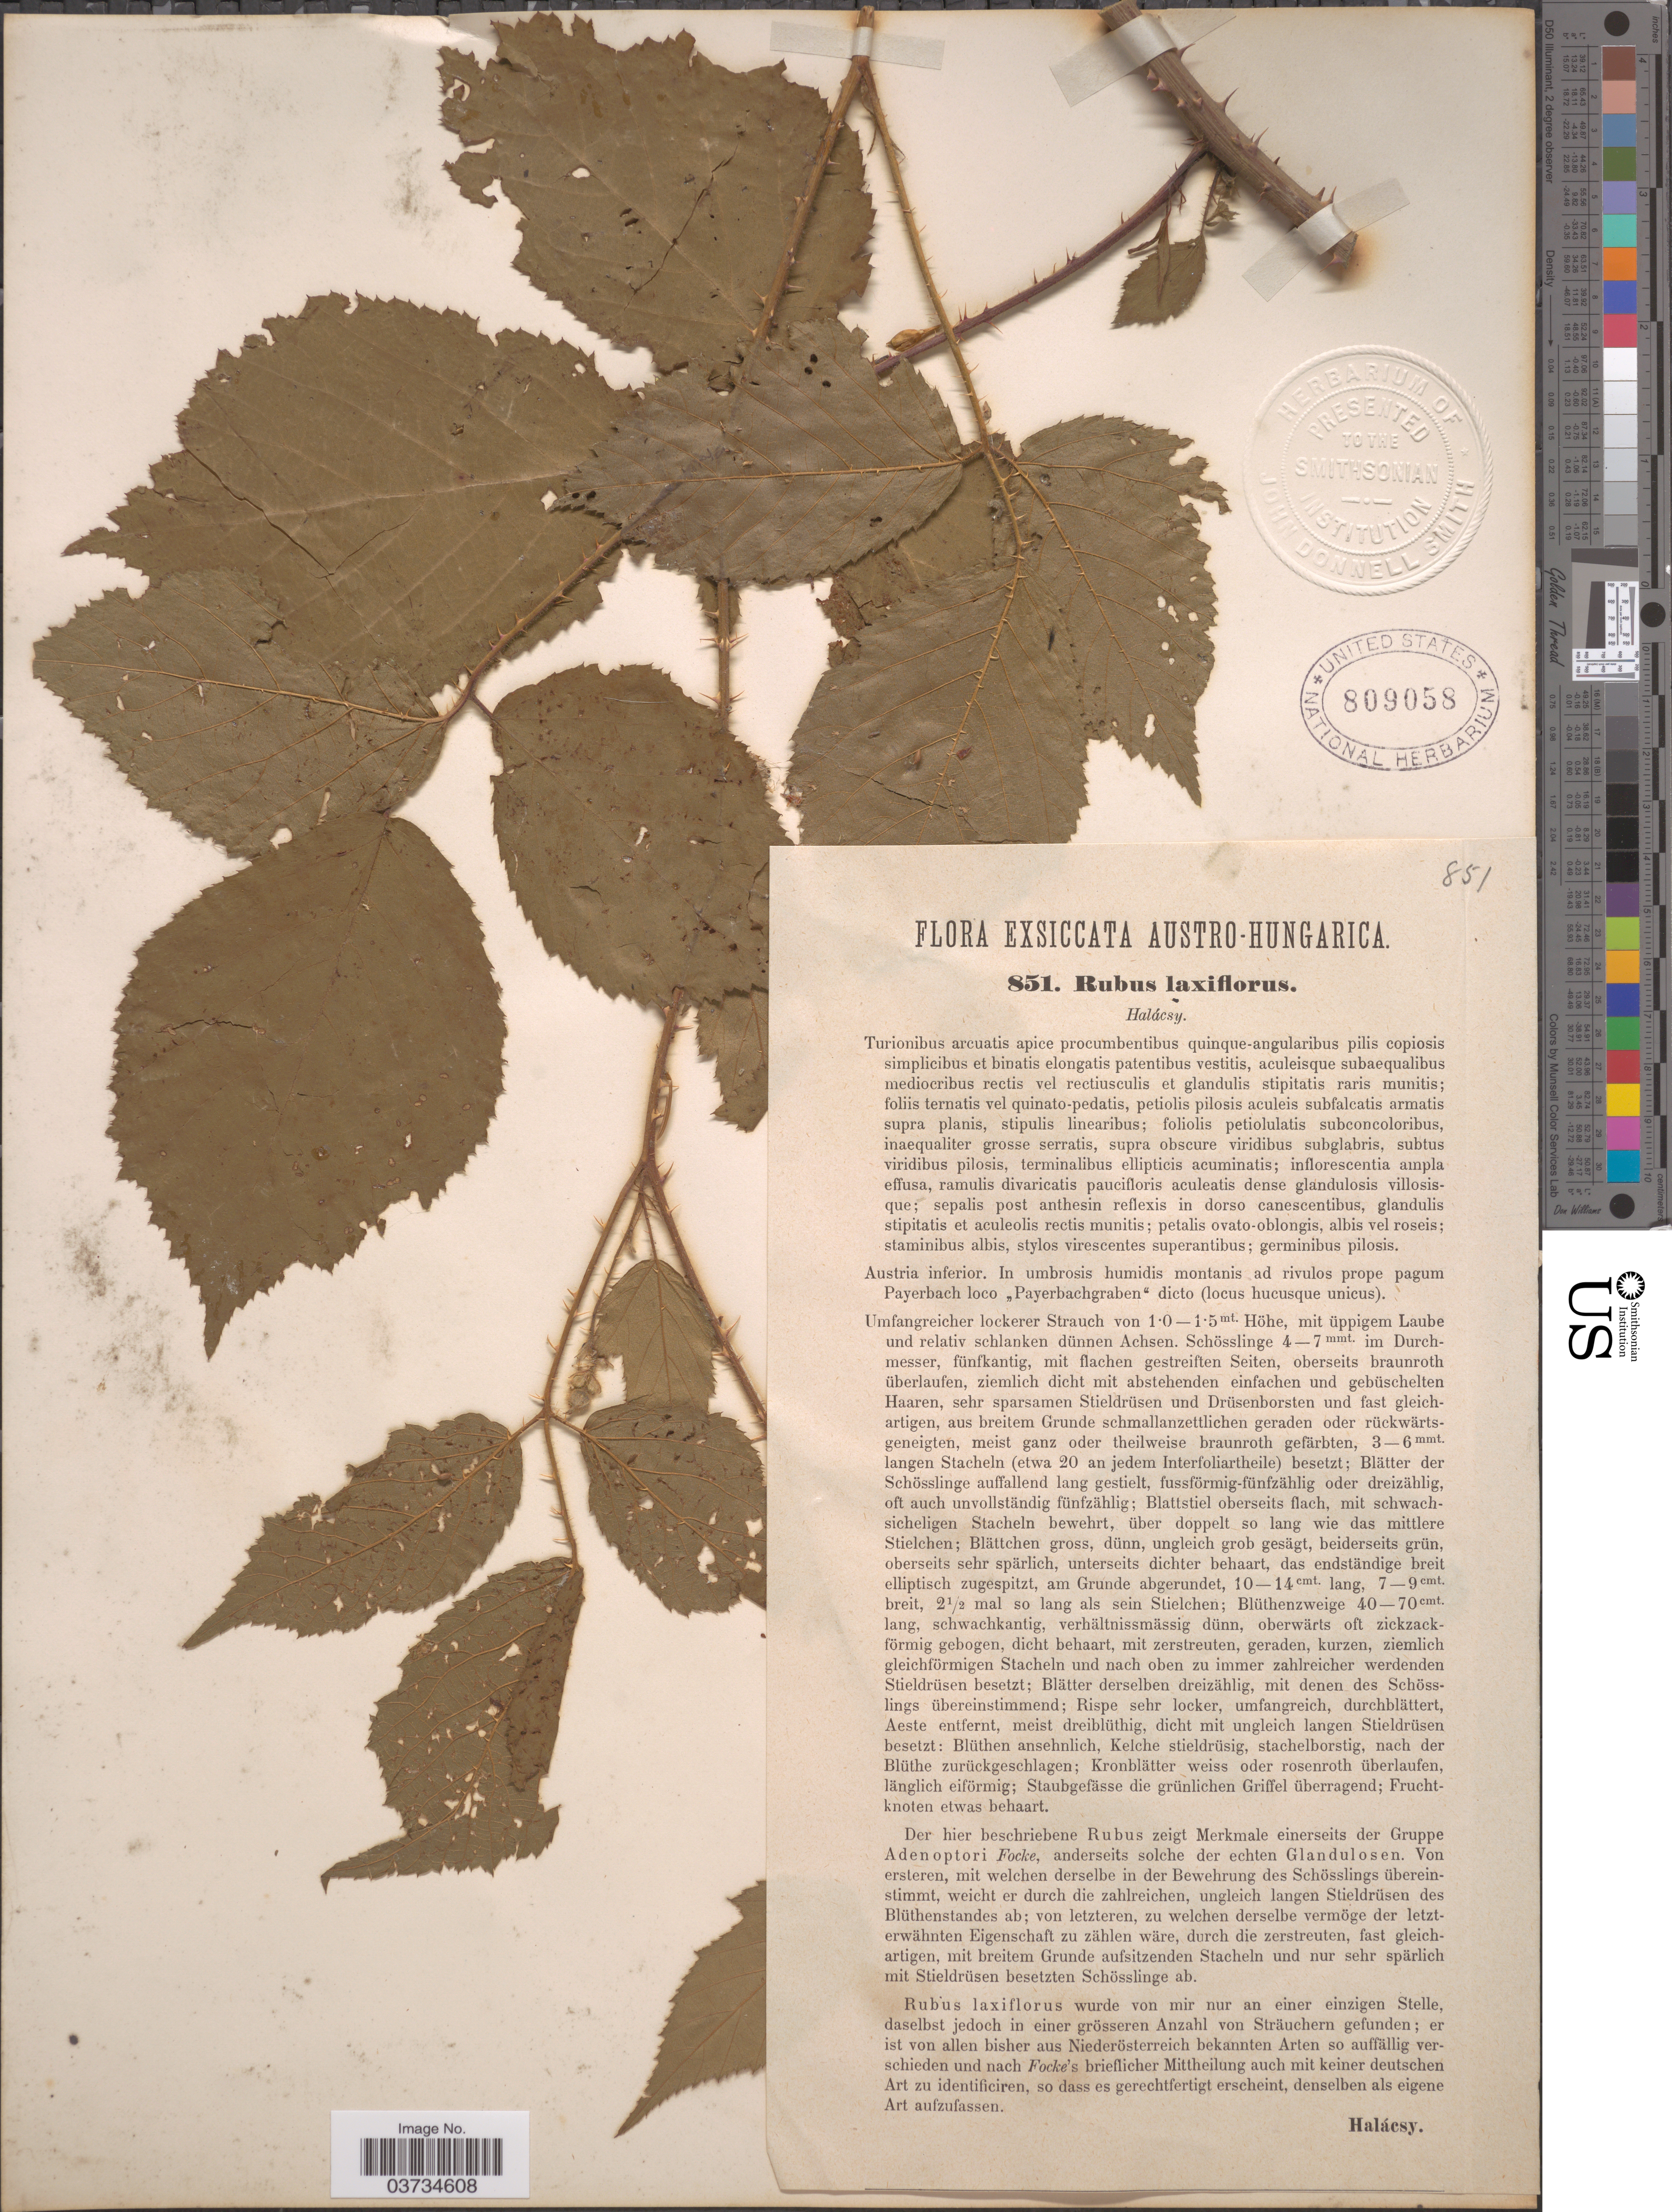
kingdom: Plantae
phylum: Tracheophyta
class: Magnoliopsida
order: Rosales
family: Rosaceae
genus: Rubus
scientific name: Rubus laxiflorus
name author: P.J. Müll. & Lefèvre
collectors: -- Halacsy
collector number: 851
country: Austria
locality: Austro-Hungarica. Austria inferior. In umbrosis humidis montanis ad rivulos prope pagum Payerbach loco „Payerbachgraben“.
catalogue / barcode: US 809058